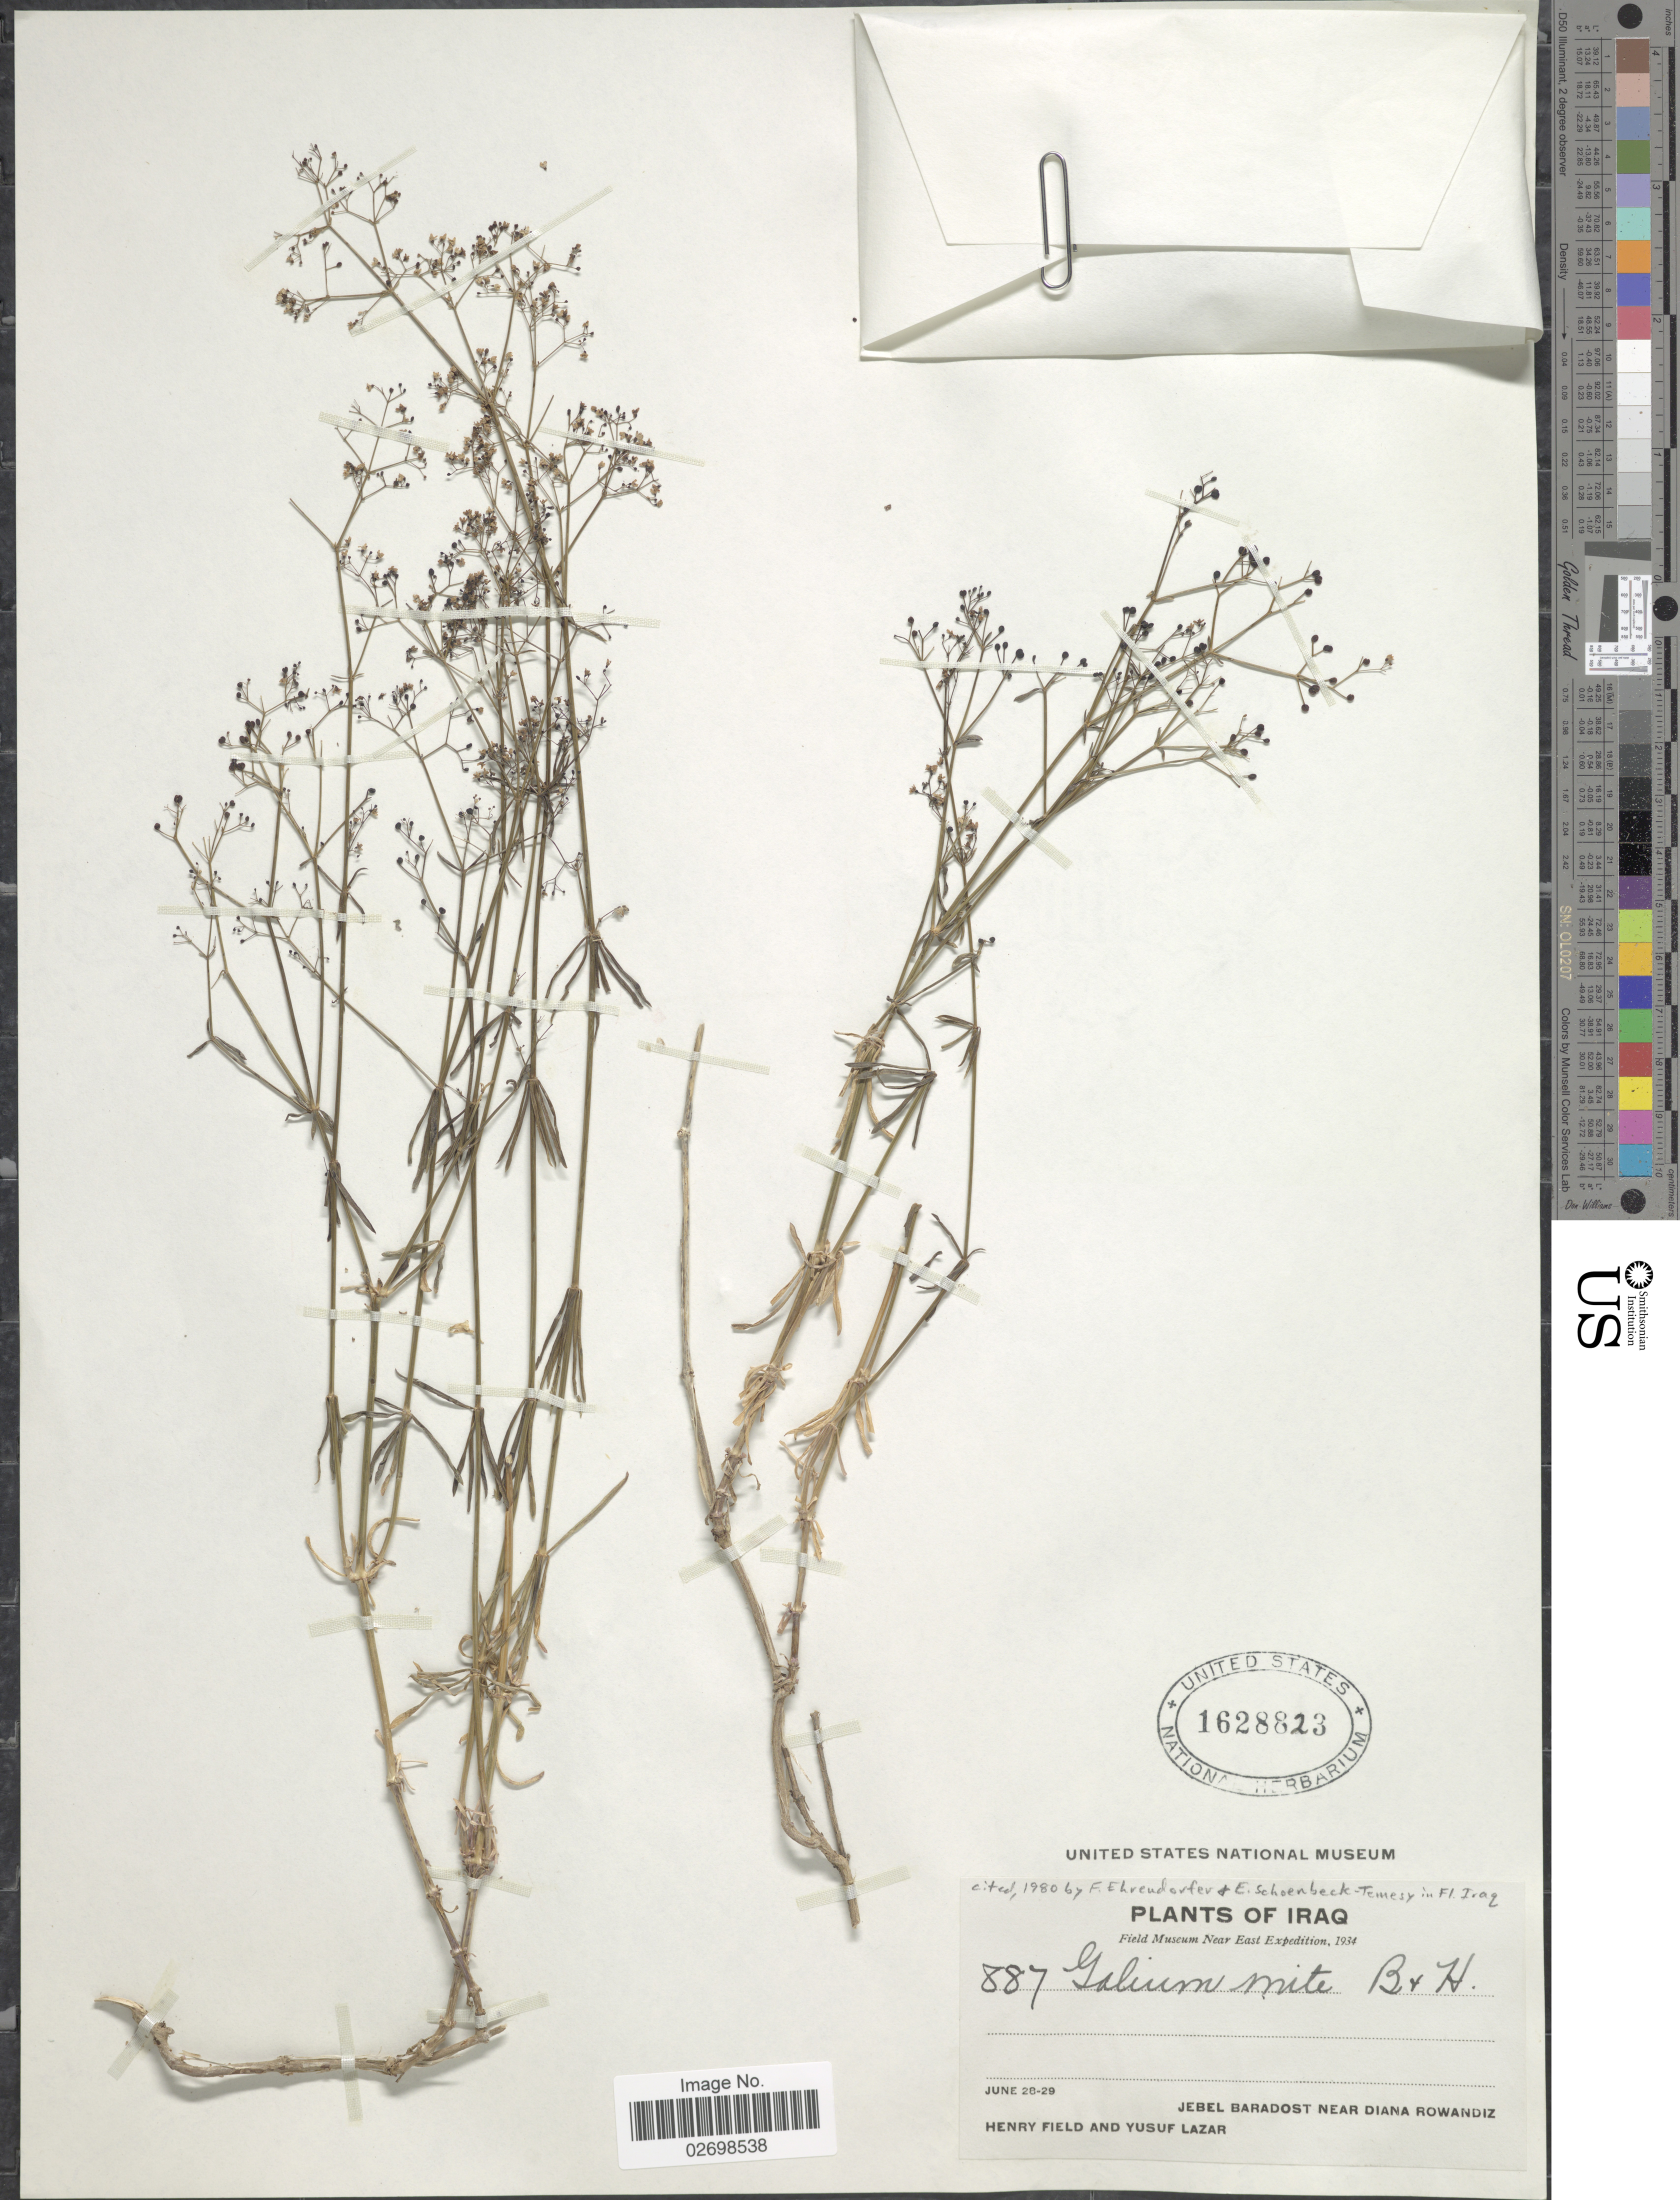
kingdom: Plantae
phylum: Tracheophyta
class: Magnoliopsida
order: Gentianales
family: Rubiaceae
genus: Galium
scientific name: Galium mite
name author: Boiss. & Hohen.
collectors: H. Field & Y. Lazar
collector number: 887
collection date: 1934-06-28/1934-06-29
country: Iraq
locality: Jebel Baradost near Diana Rowandiz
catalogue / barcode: US 1628823